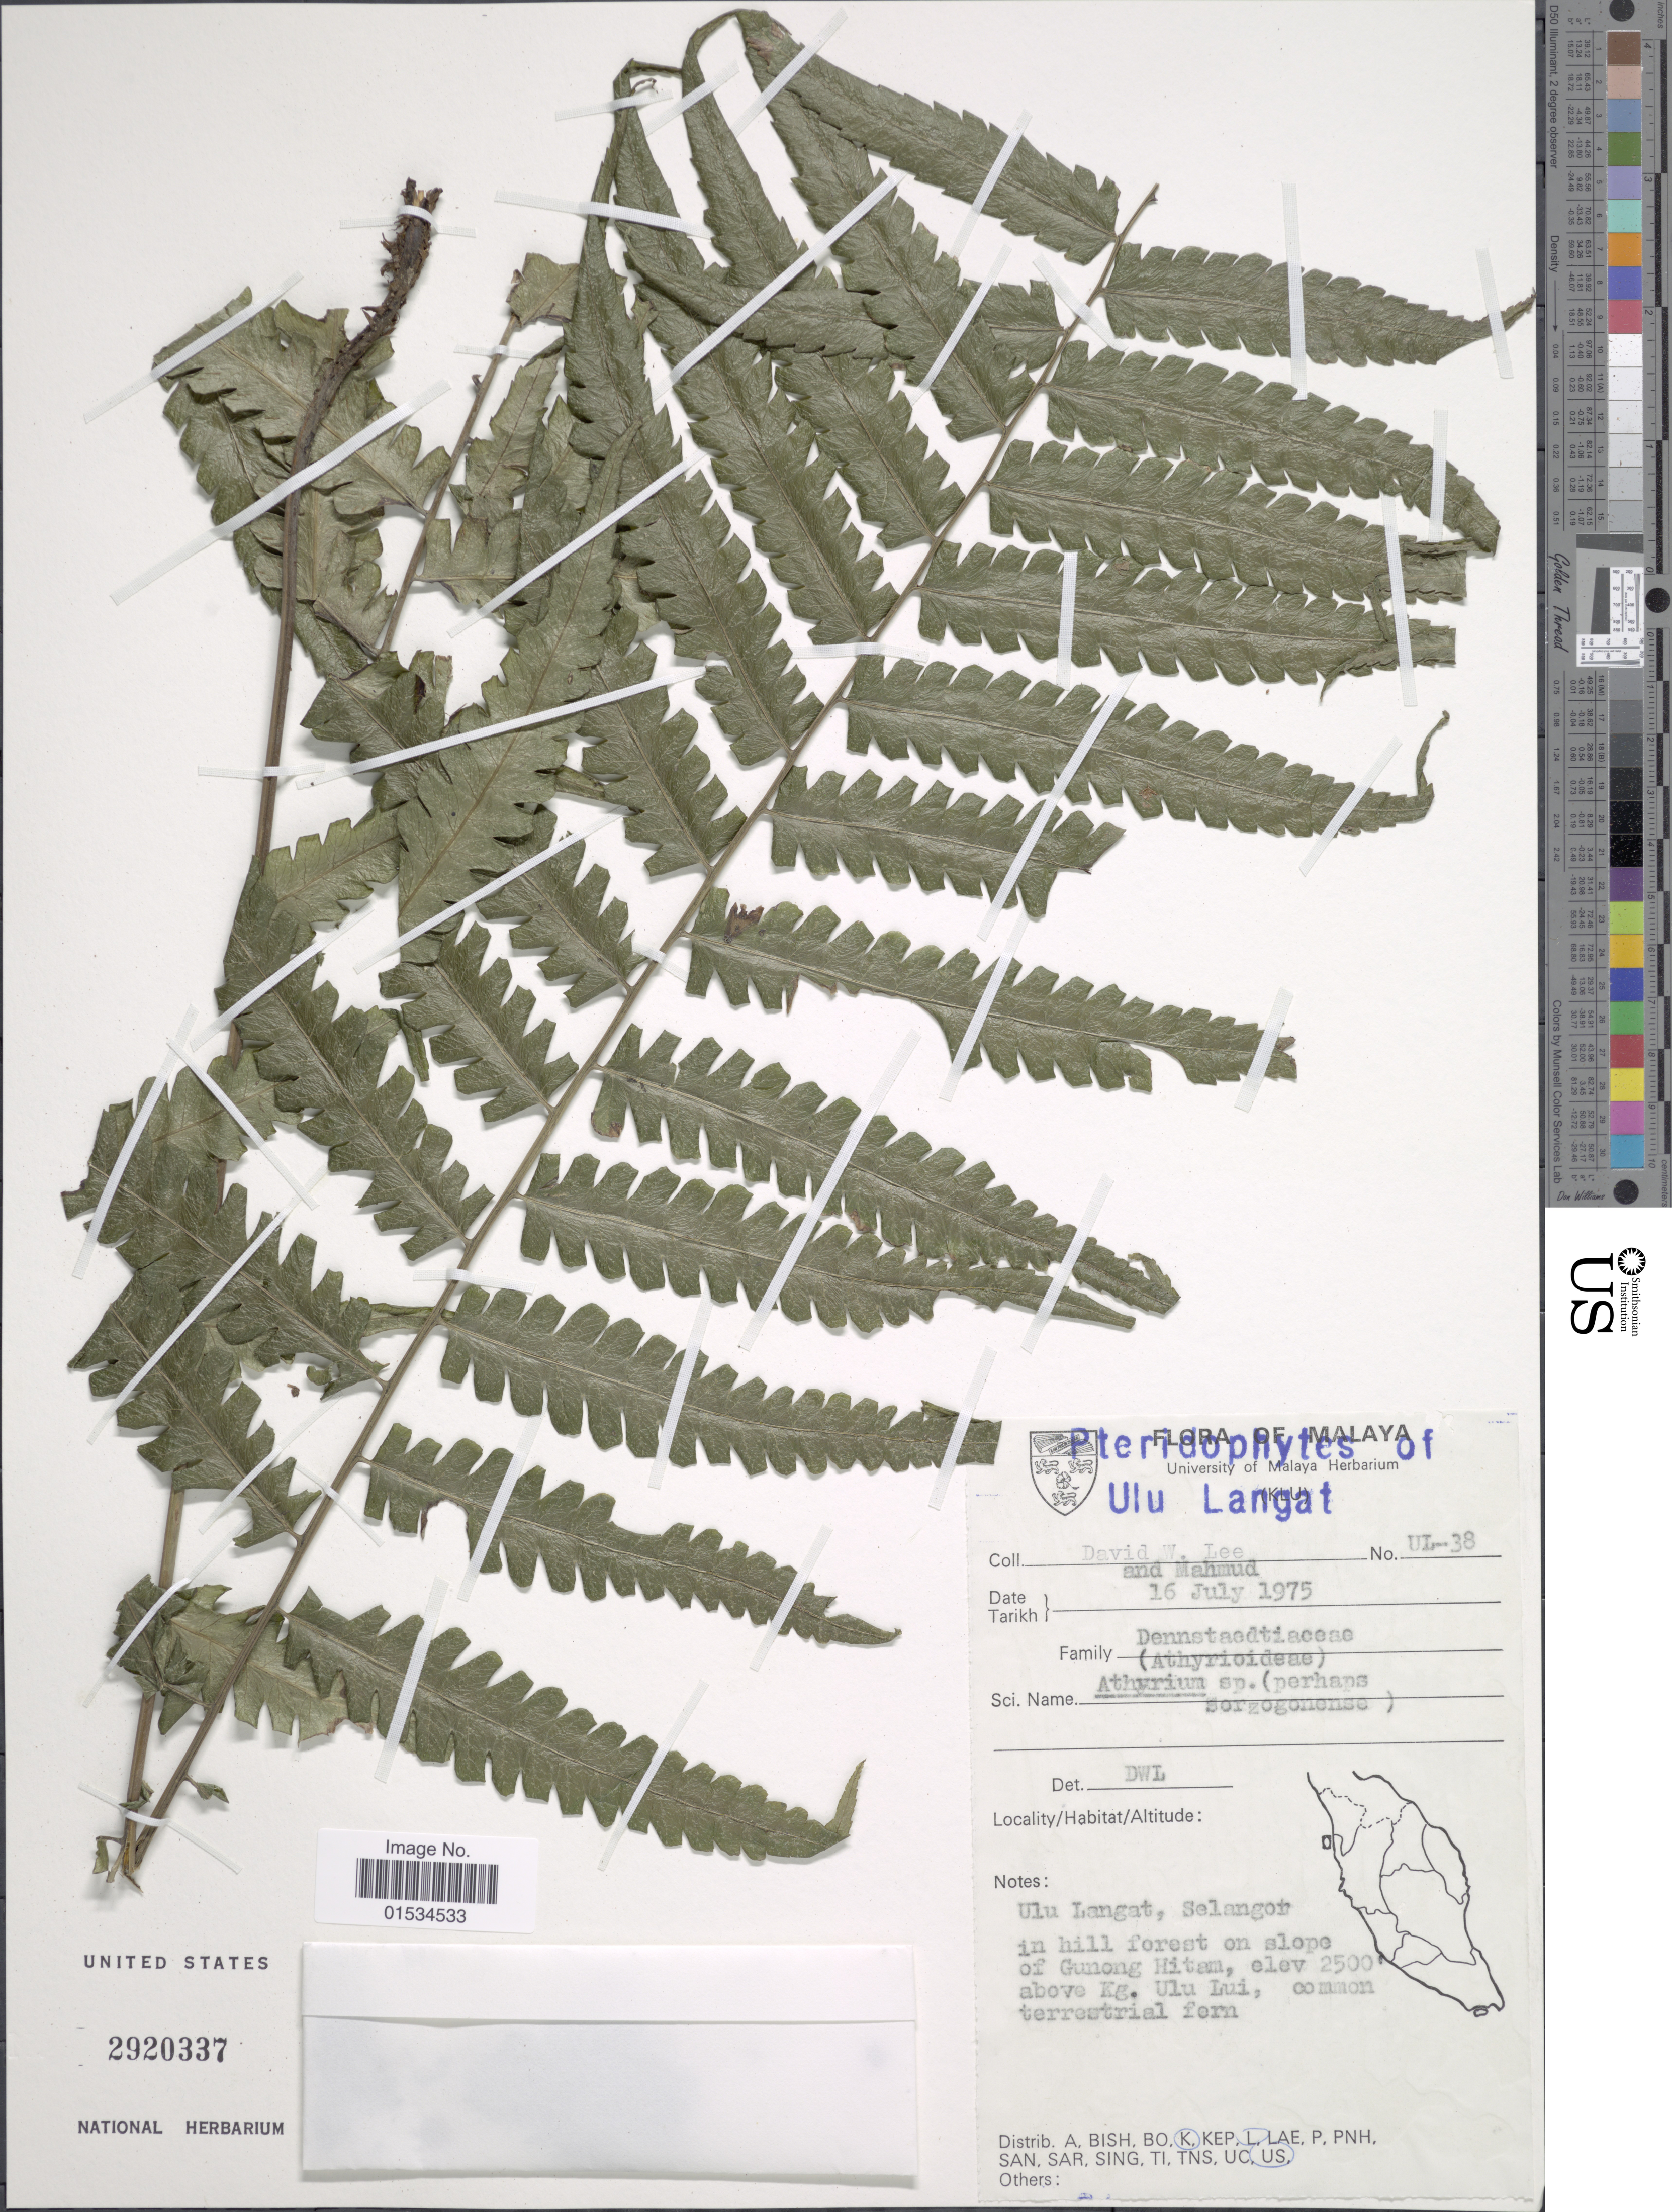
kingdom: Plantae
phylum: Tracheophyta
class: Polypodiopsida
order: Polypodiales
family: Athyriaceae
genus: Diplazium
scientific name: Diplazium sp.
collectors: D. Lee & -. Mahmud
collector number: UL-38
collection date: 1975-07-16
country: Malaysia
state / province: Selangor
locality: Ulu Langat, in hill forest on slope of Gunong Hitam, above Kg. Ulu Lui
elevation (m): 762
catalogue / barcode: US 2920337